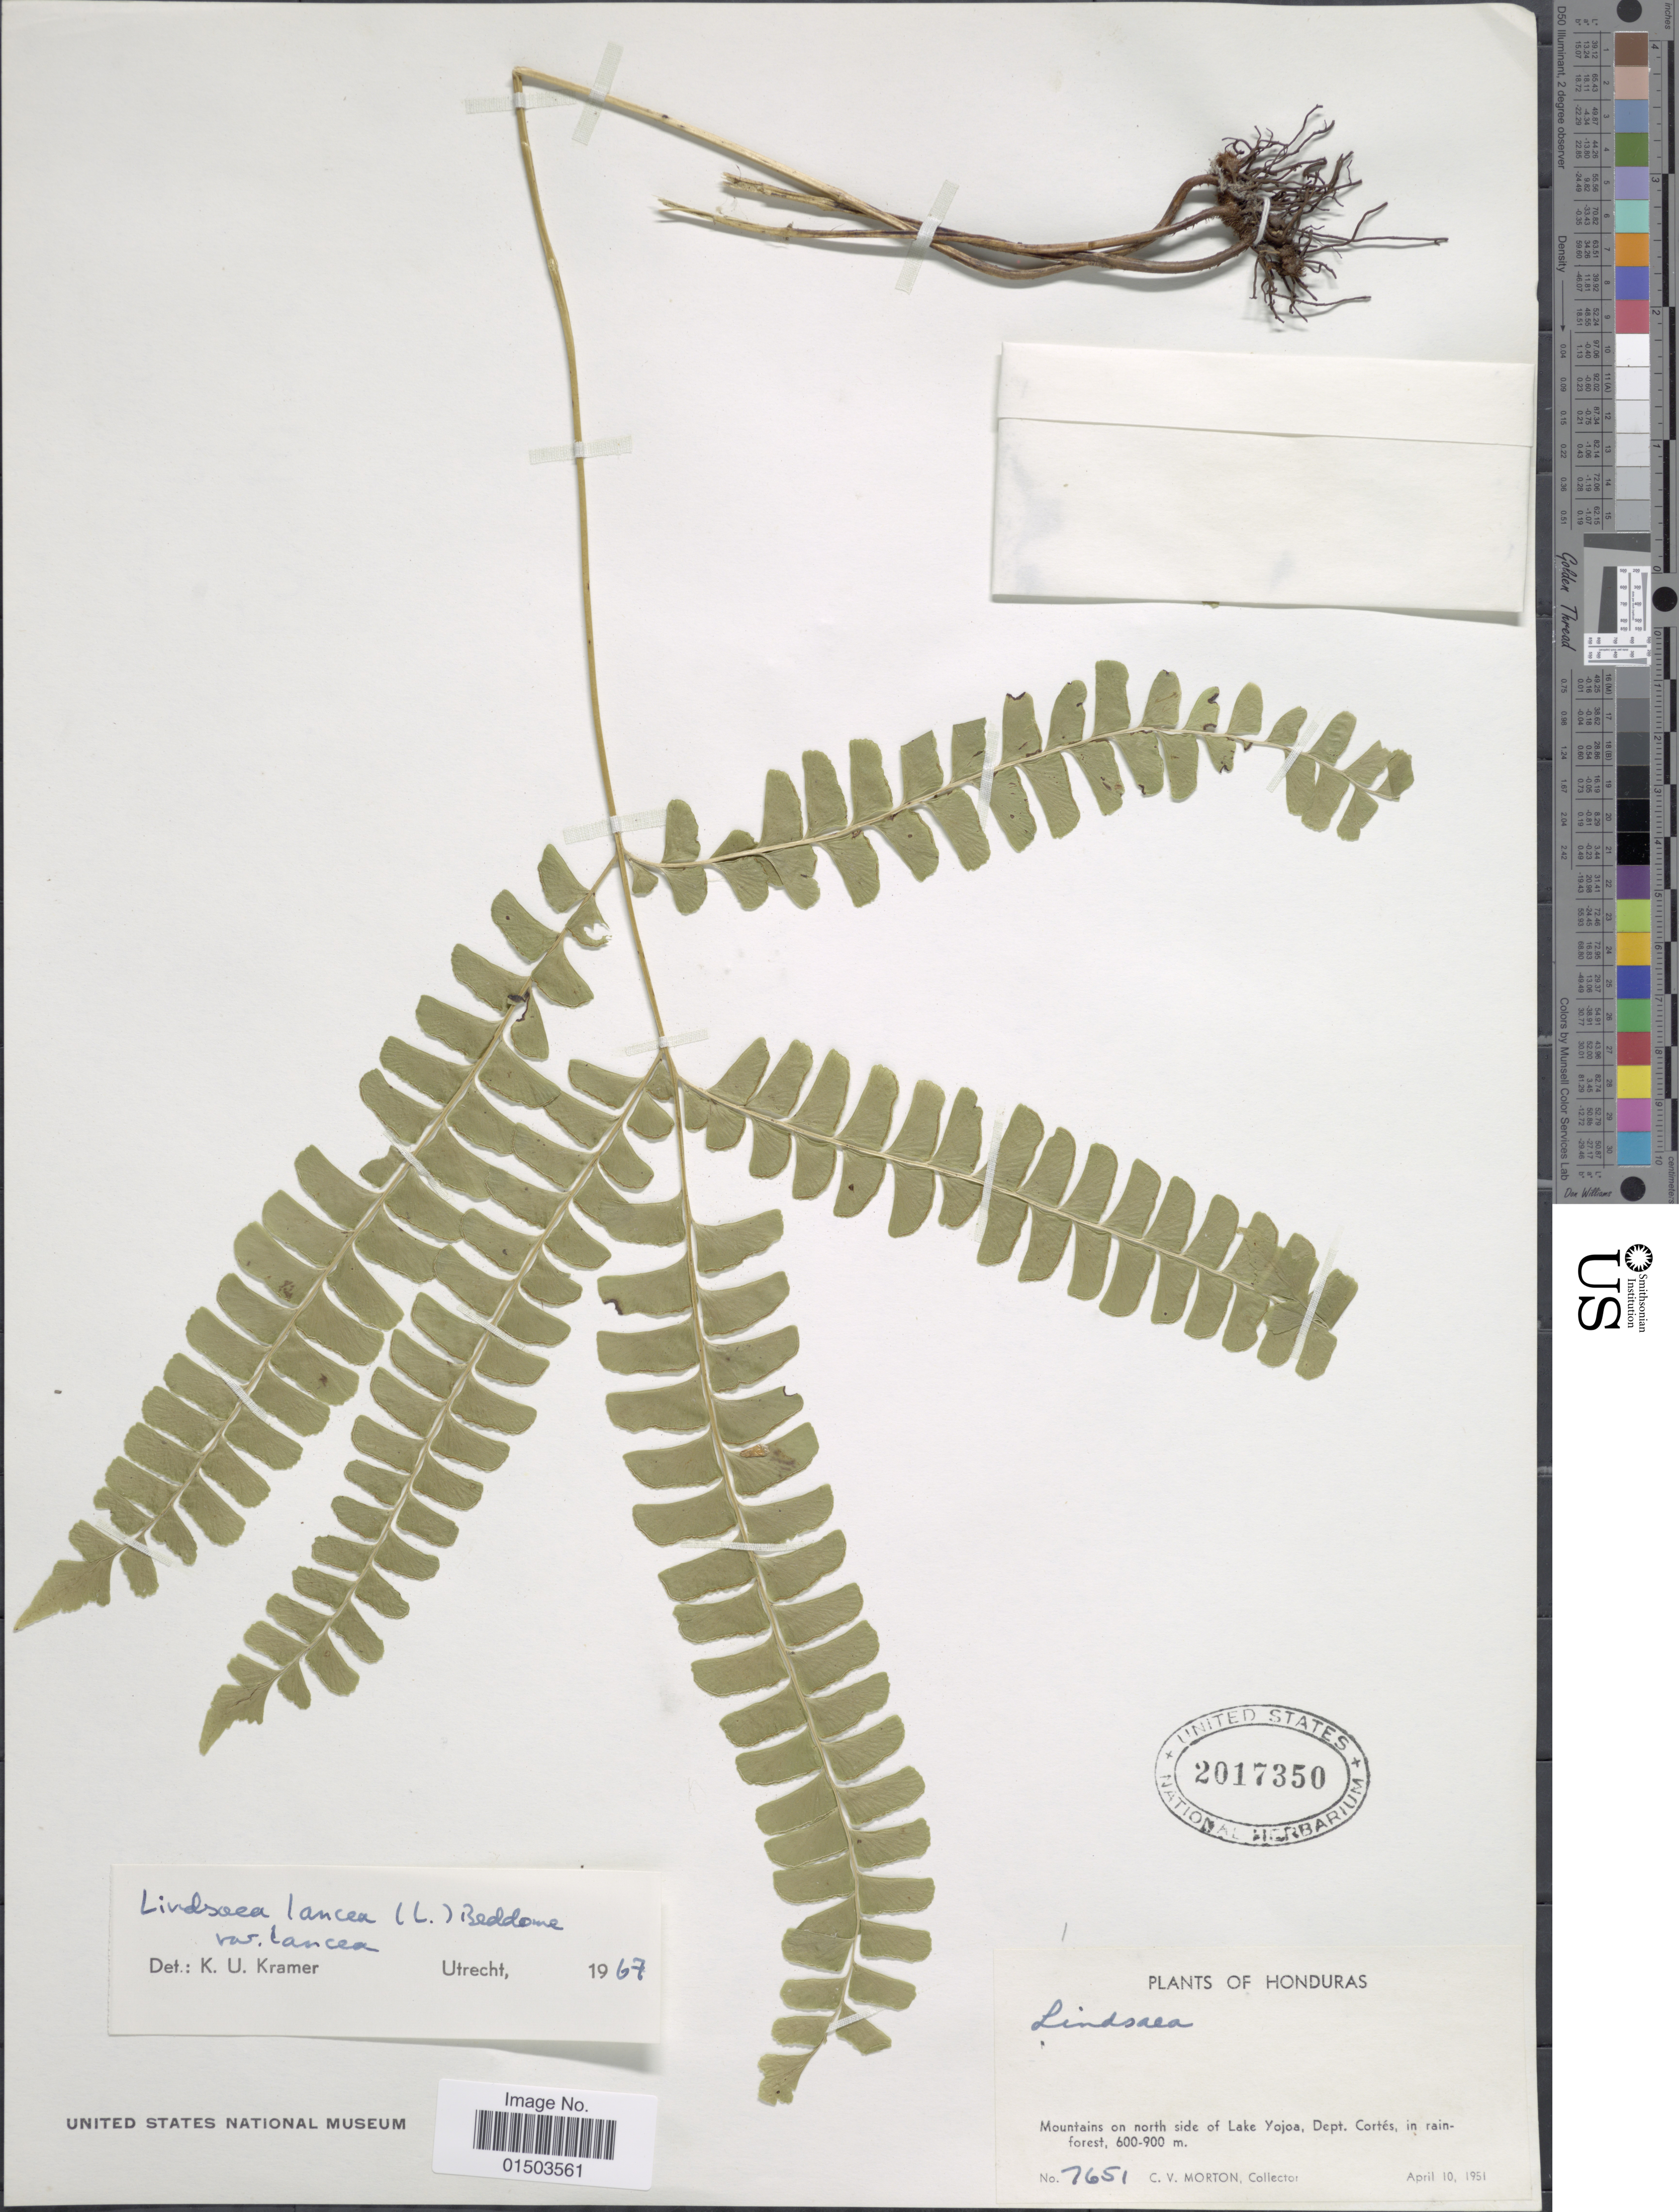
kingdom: Plantae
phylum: Tracheophyta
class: Polypodiopsida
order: Polypodiales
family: Lindsaeaceae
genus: Lindsaea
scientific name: Lindsaea lancea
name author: (L.) Bedd.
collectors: C. V. Morton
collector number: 7651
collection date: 1951-04-10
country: Honduras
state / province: Cortés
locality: Honduras, Mountains on north side of Lake Yojoa, Dept. Cortes, in rainforest.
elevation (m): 600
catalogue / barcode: US 2017350